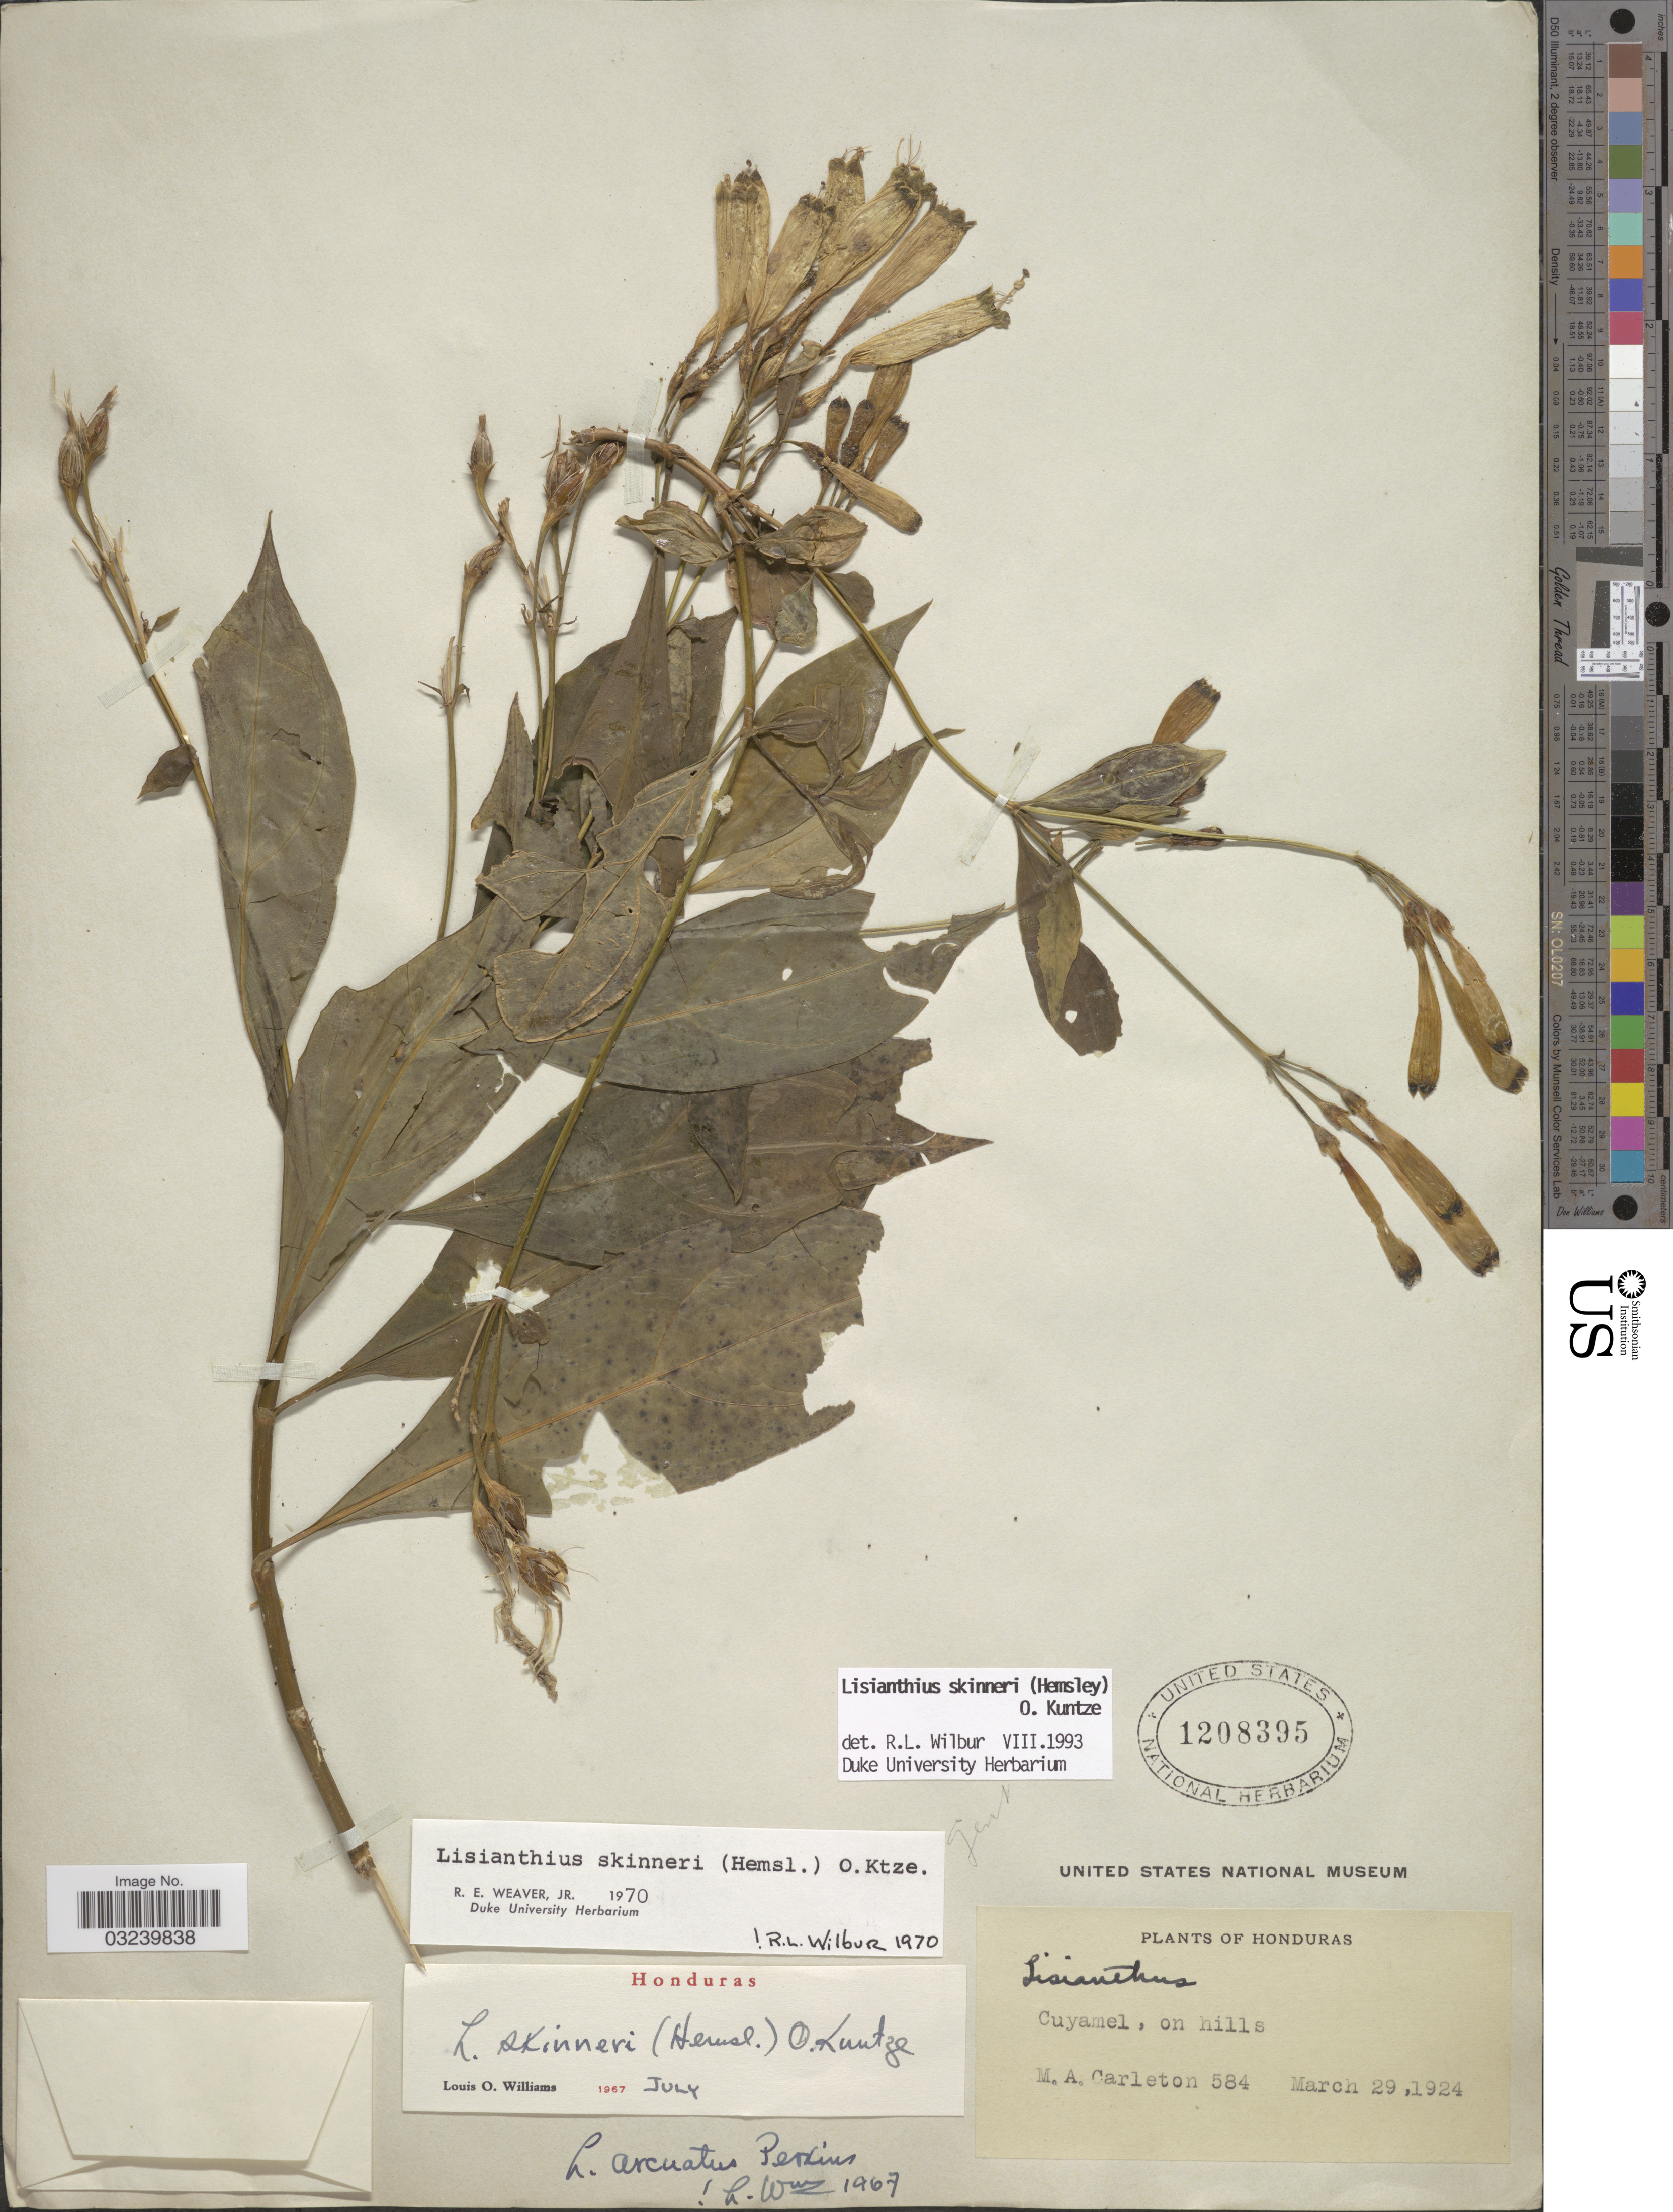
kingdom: Plantae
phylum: Tracheophyta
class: Magnoliopsida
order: Gentianales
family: Gentianaceae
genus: Lisianthius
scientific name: Lisianthius skinneri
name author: (Hemsl.) Kuntze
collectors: M. A. Carleton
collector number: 584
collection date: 1924-03-29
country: Honduras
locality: Cuyamel, on hills.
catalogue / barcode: US 1208395